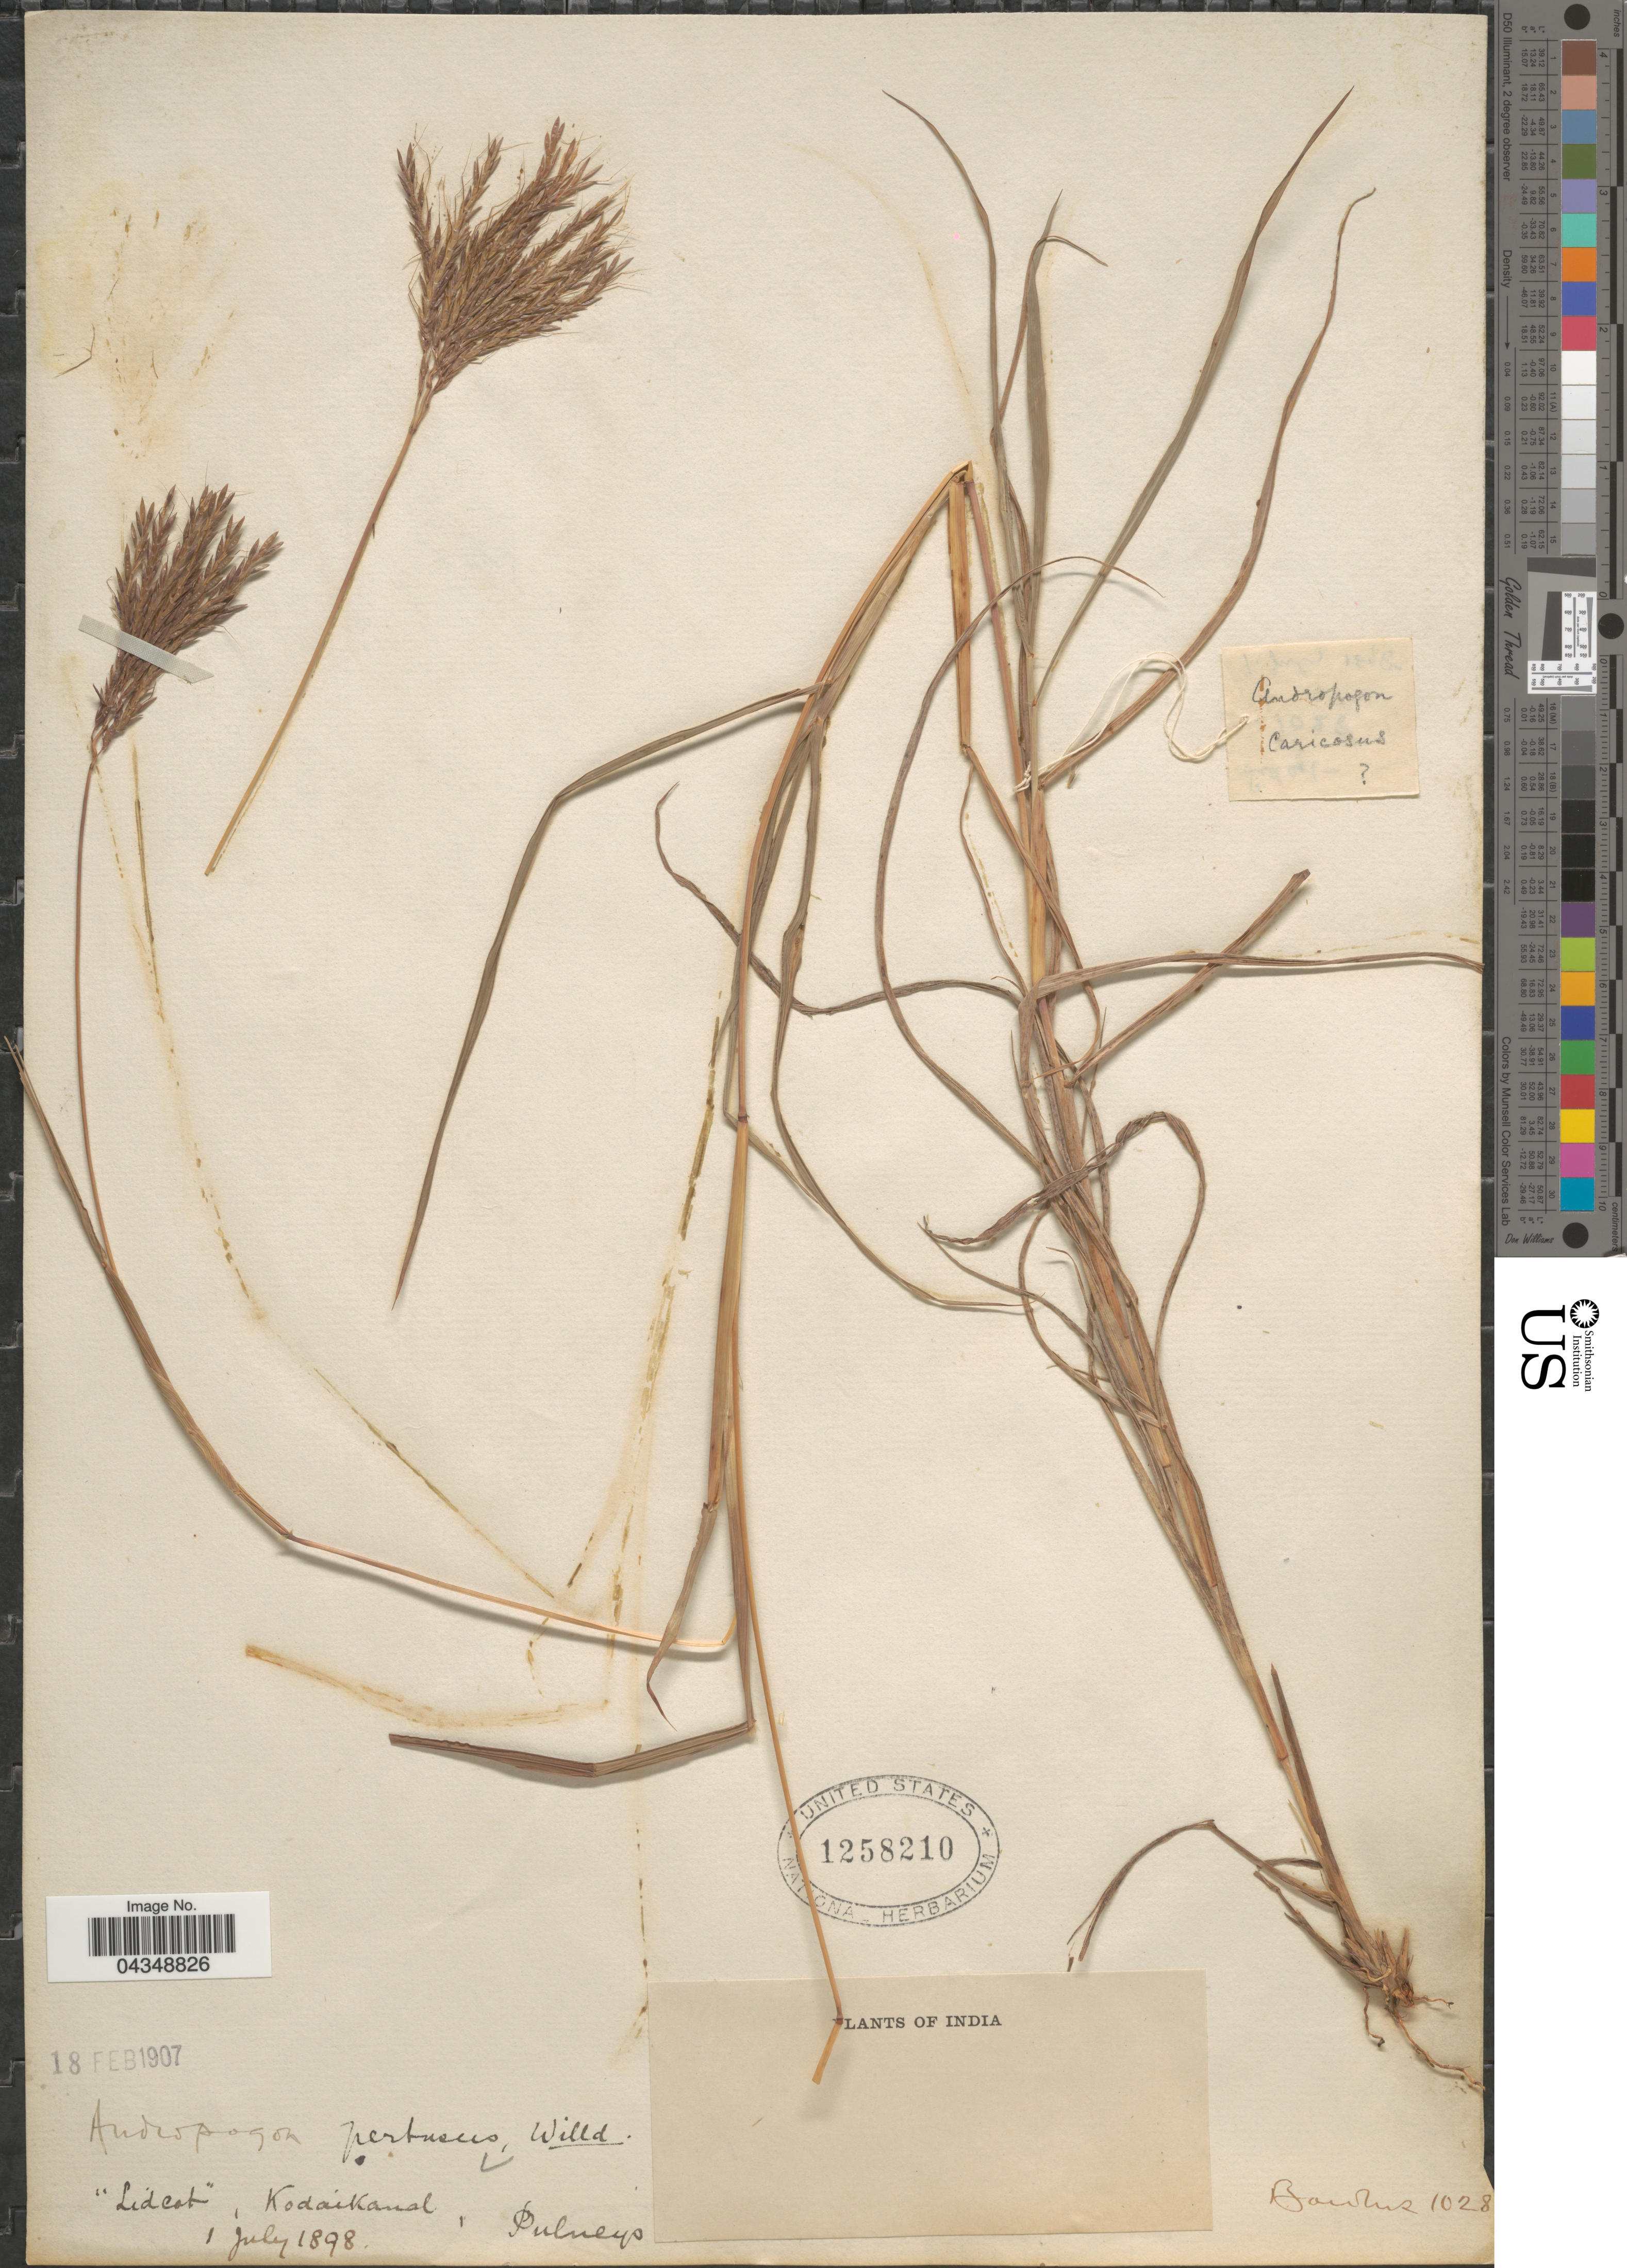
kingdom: Plantae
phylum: Tracheophyta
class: Liliopsida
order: Poales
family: Poaceae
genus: Bothriochloa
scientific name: Bothriochloa pertusa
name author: (L.) A. Camus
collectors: Bowles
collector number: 1028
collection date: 1898-07-01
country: India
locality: Lidest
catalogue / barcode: US 1258210